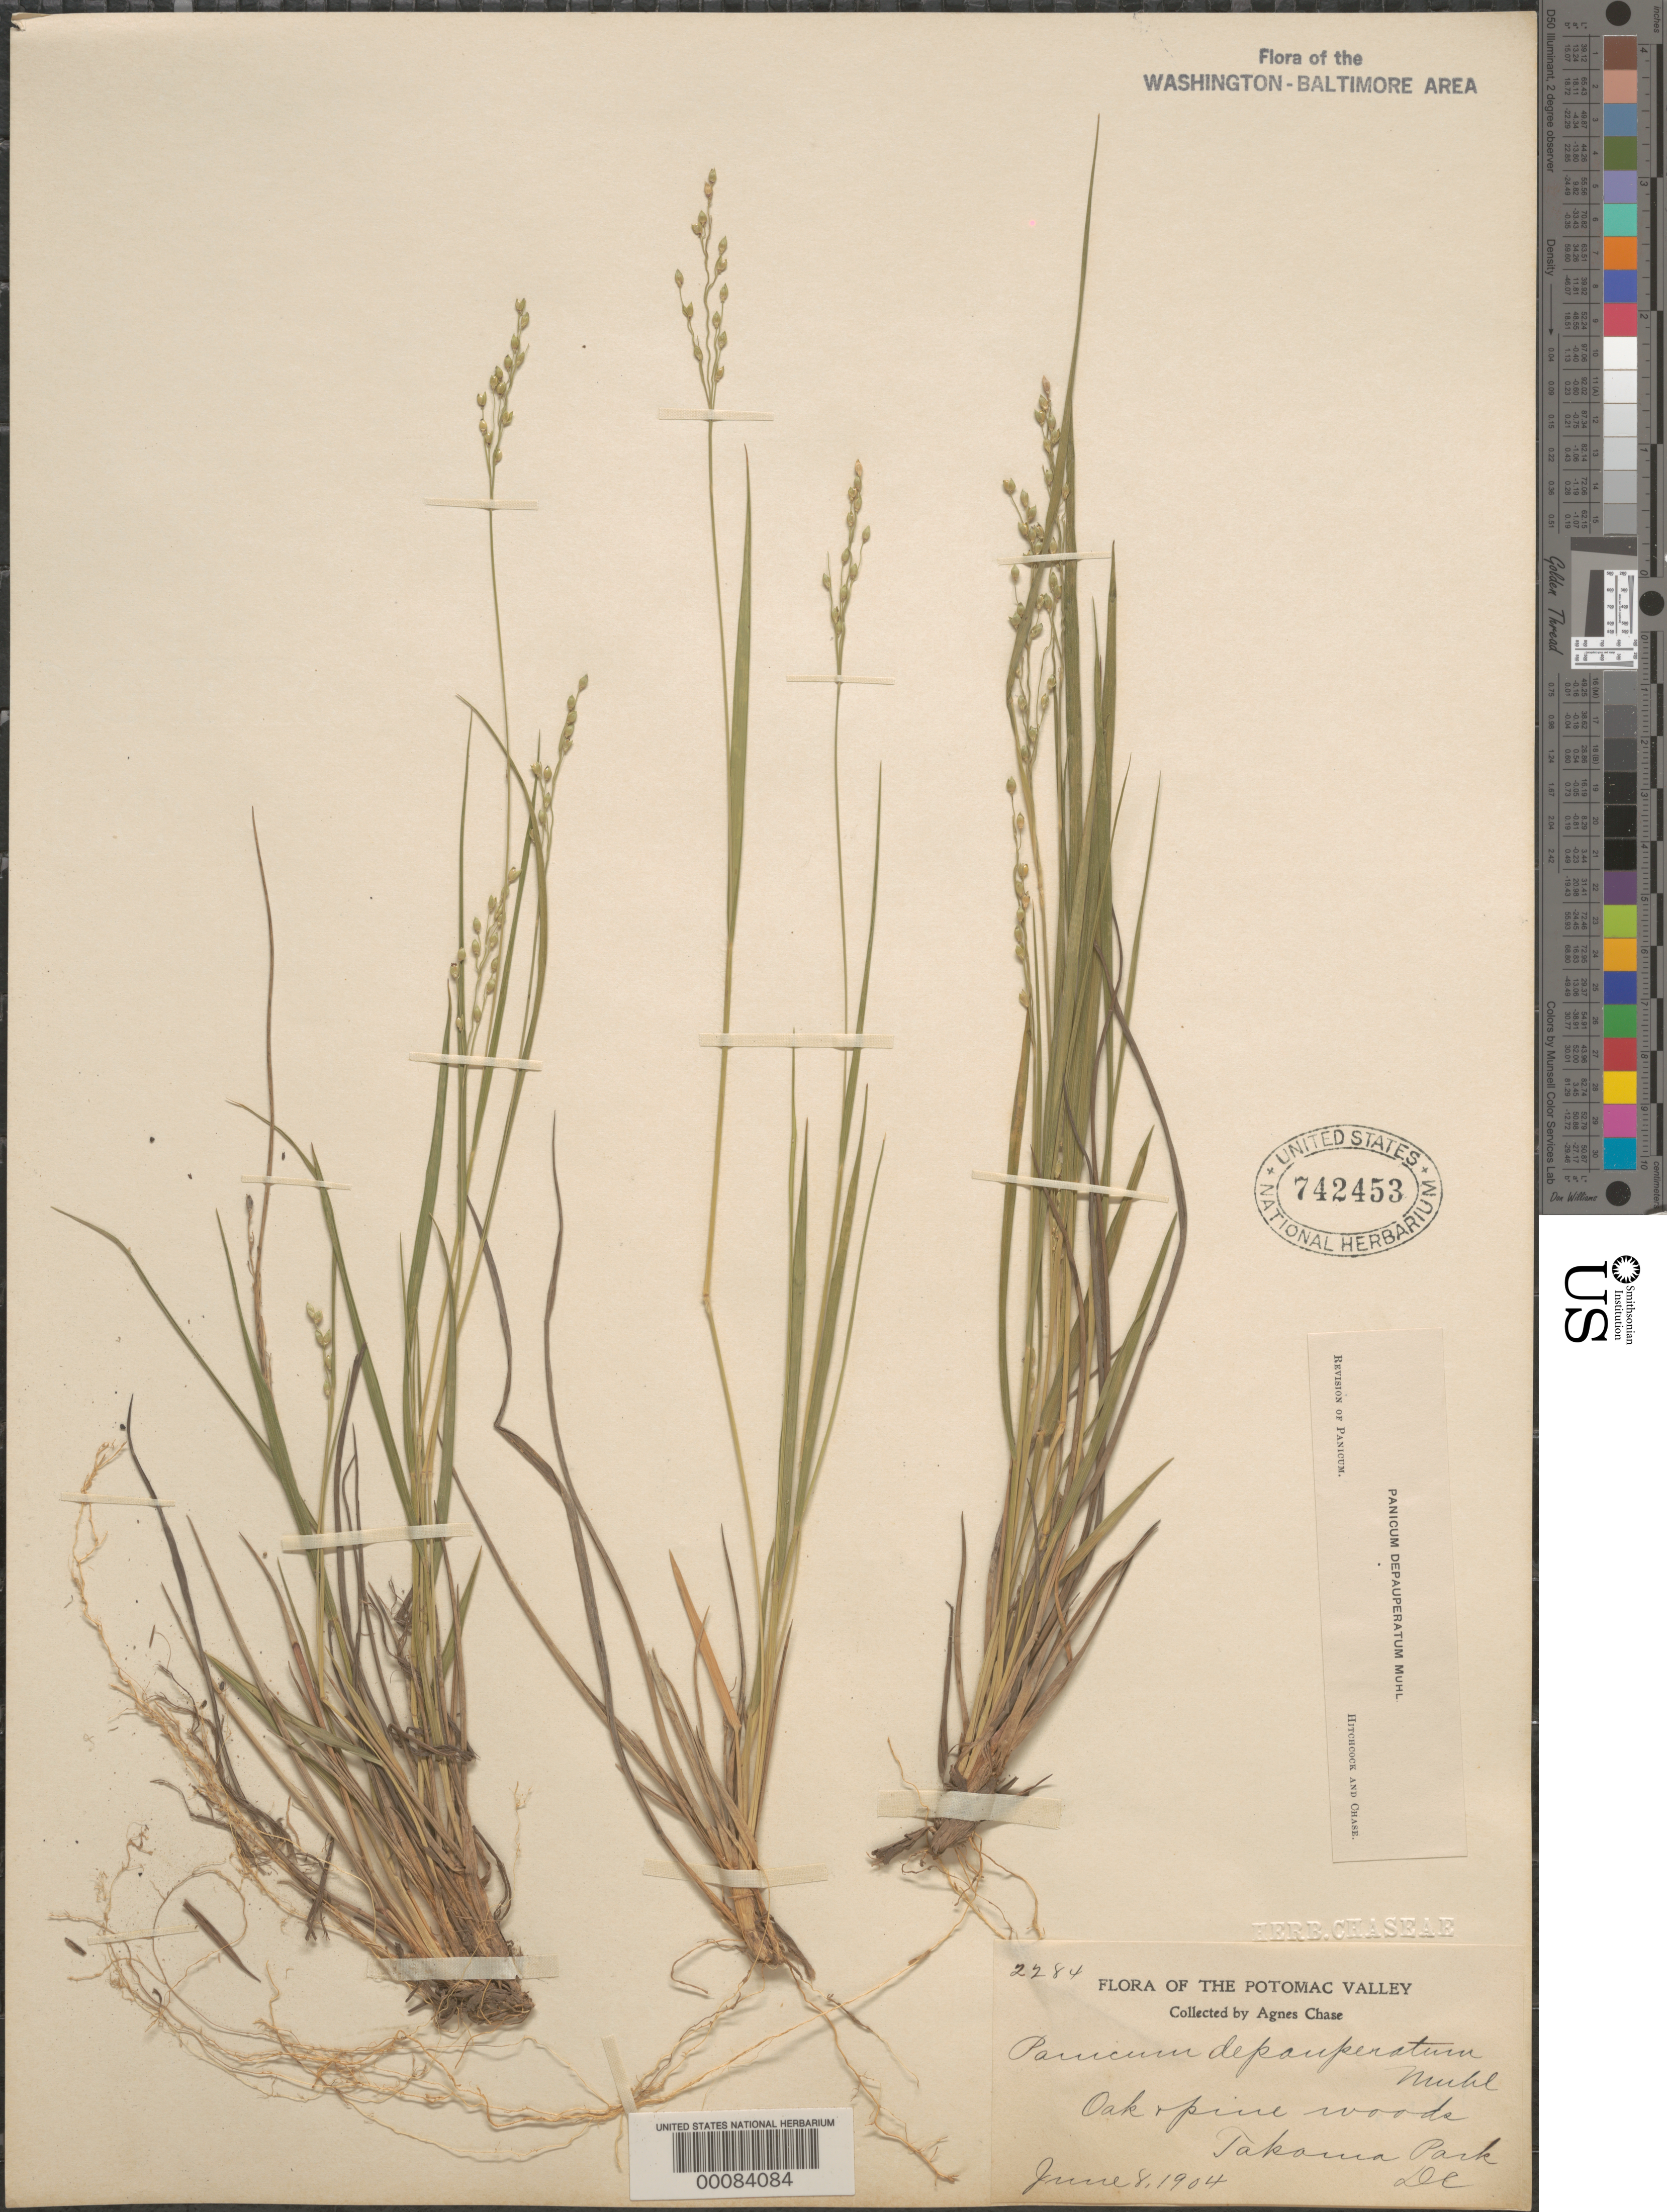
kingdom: Plantae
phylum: Tracheophyta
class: Liliopsida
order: Poales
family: Poaceae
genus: Dichanthelium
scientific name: Dichanthelium depauperatum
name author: (Muhl.) Gould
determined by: Hitchcock, A. S.; Chase, [M.] A.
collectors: A. Chase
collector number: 2284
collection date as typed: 08 Jun 1904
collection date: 1904-06-08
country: United States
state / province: District of Columbia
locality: Takoma Park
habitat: Oak and pine woods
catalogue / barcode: US 742453